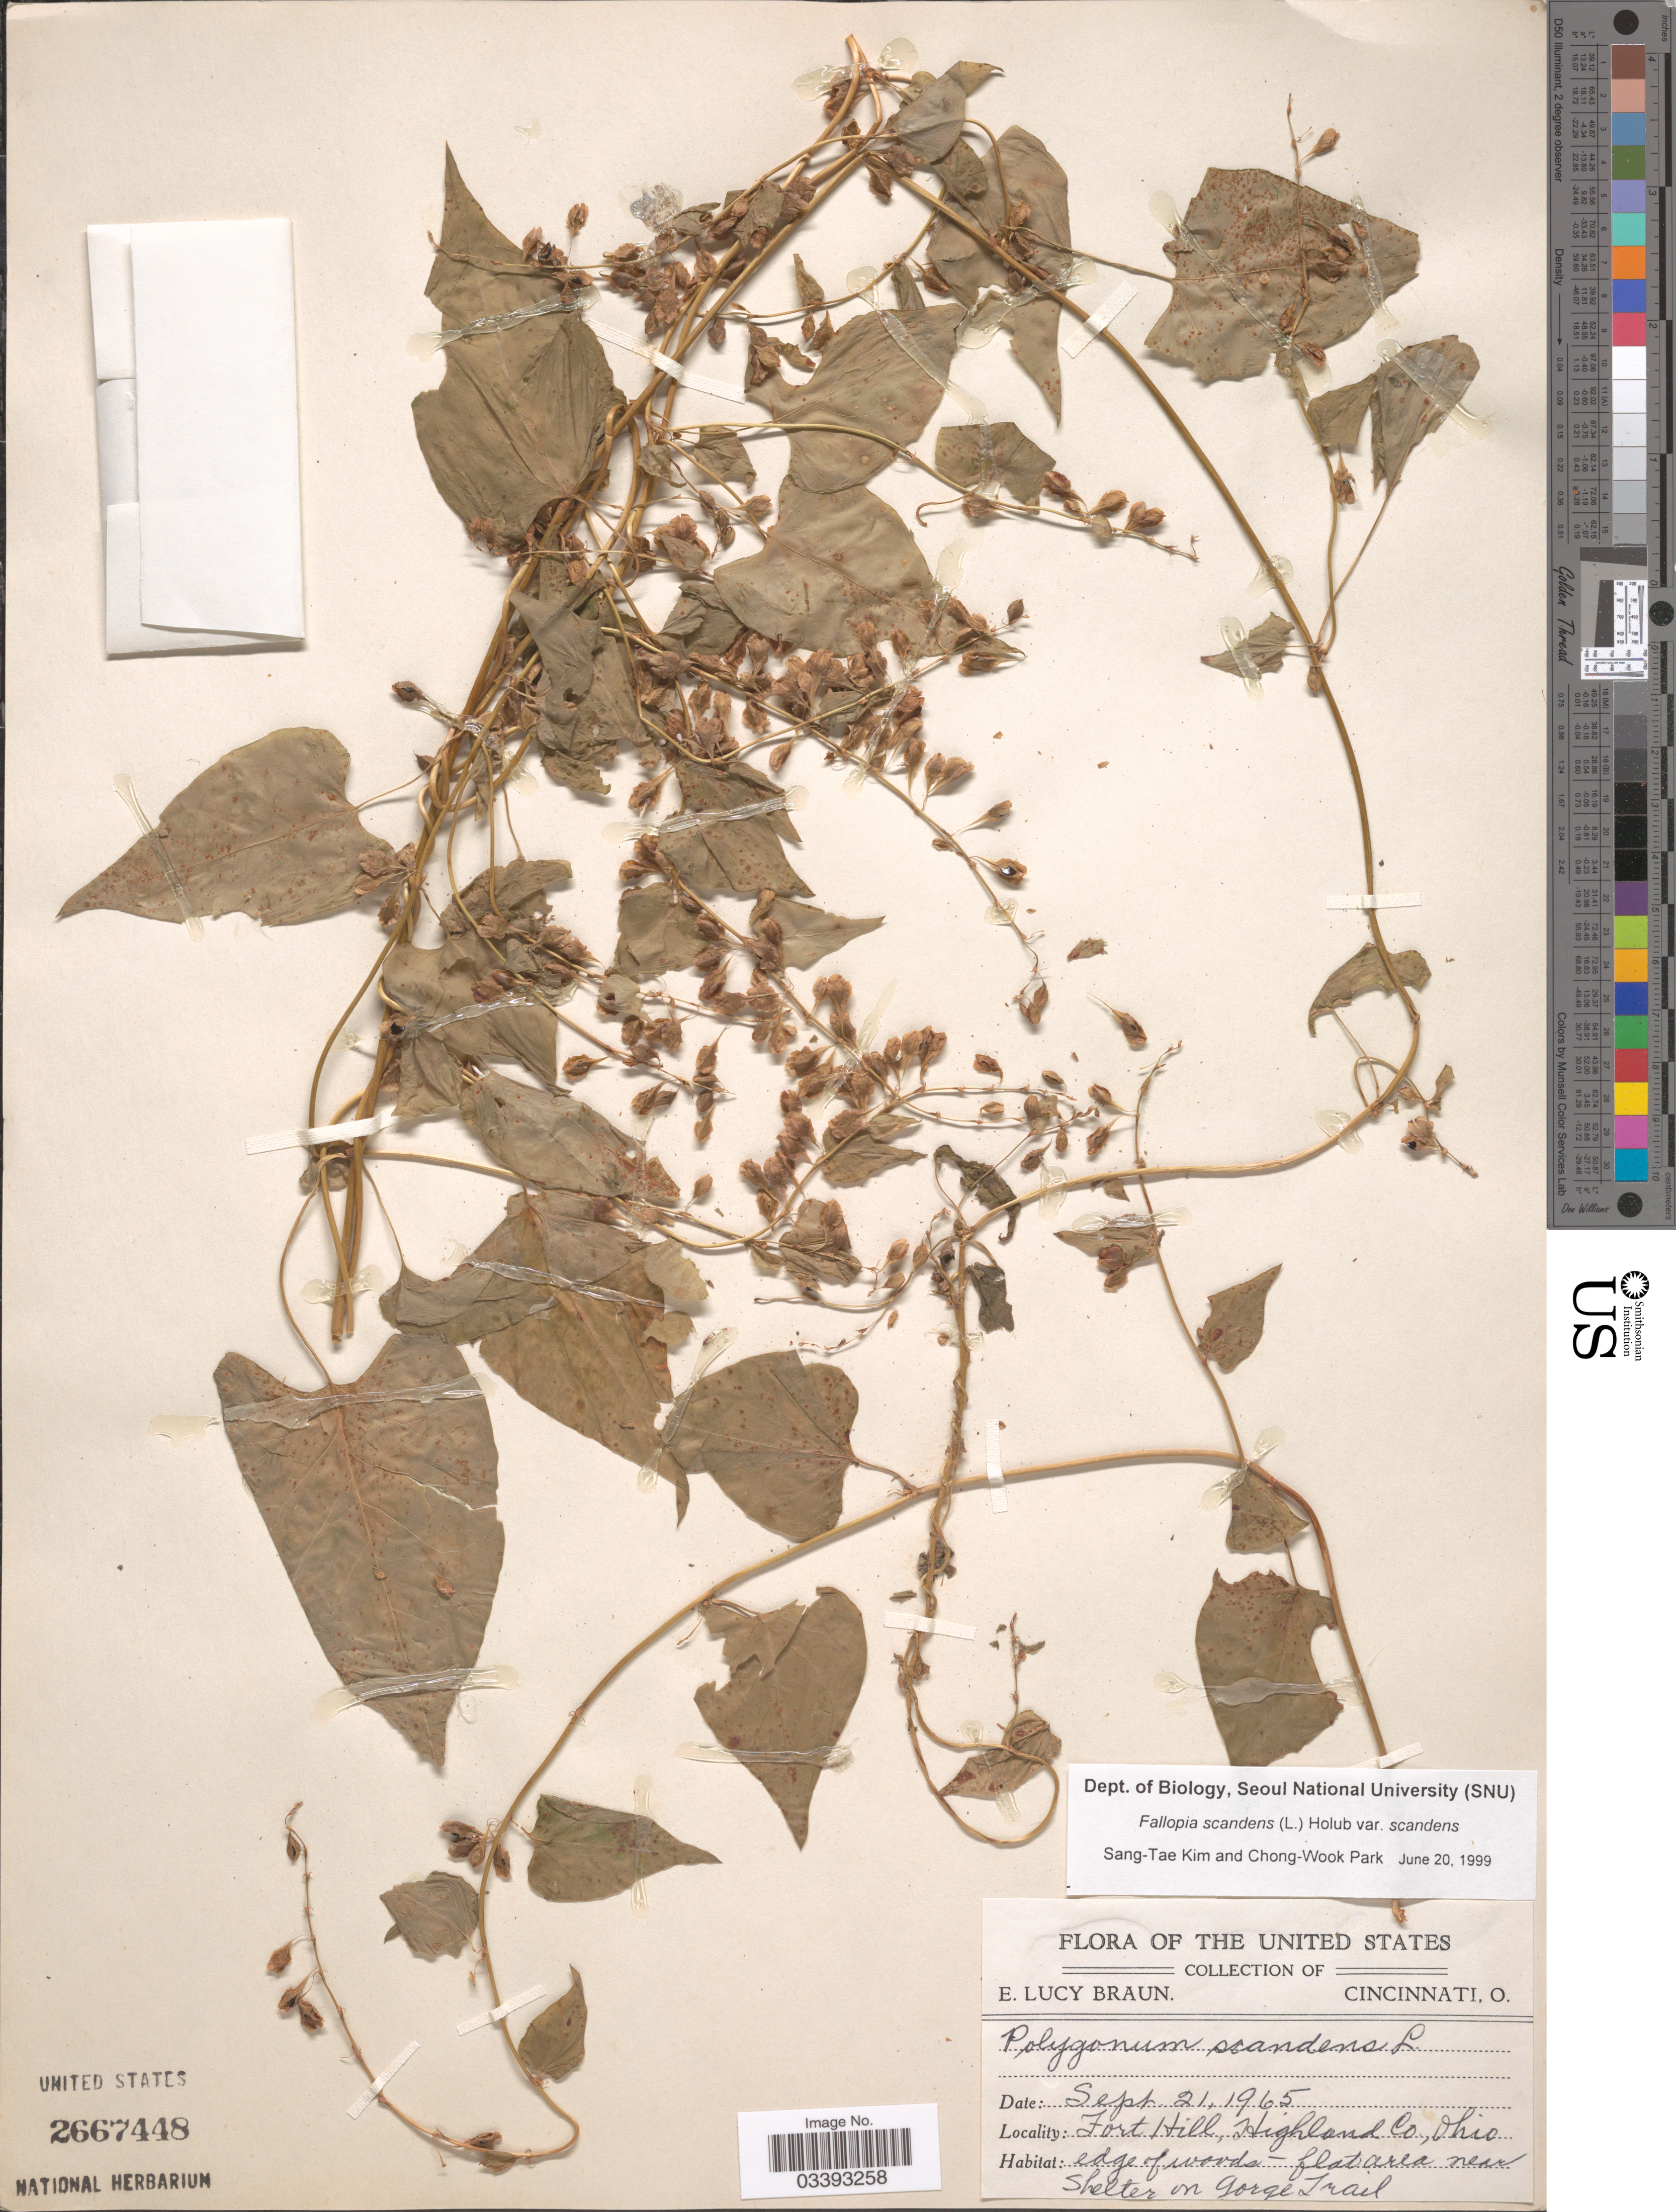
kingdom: Plantae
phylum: Tracheophyta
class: Magnoliopsida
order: Caryophyllales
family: Polygonaceae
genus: Fallopia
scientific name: Fallopia scandens var. scandens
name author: (L.) Holub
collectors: E. L. Braun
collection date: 1965-09-21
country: United States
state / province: Ohio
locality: Fort Hill, Highland Co. Flat area near Shelter on Gorge Trail.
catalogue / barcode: US 2667448